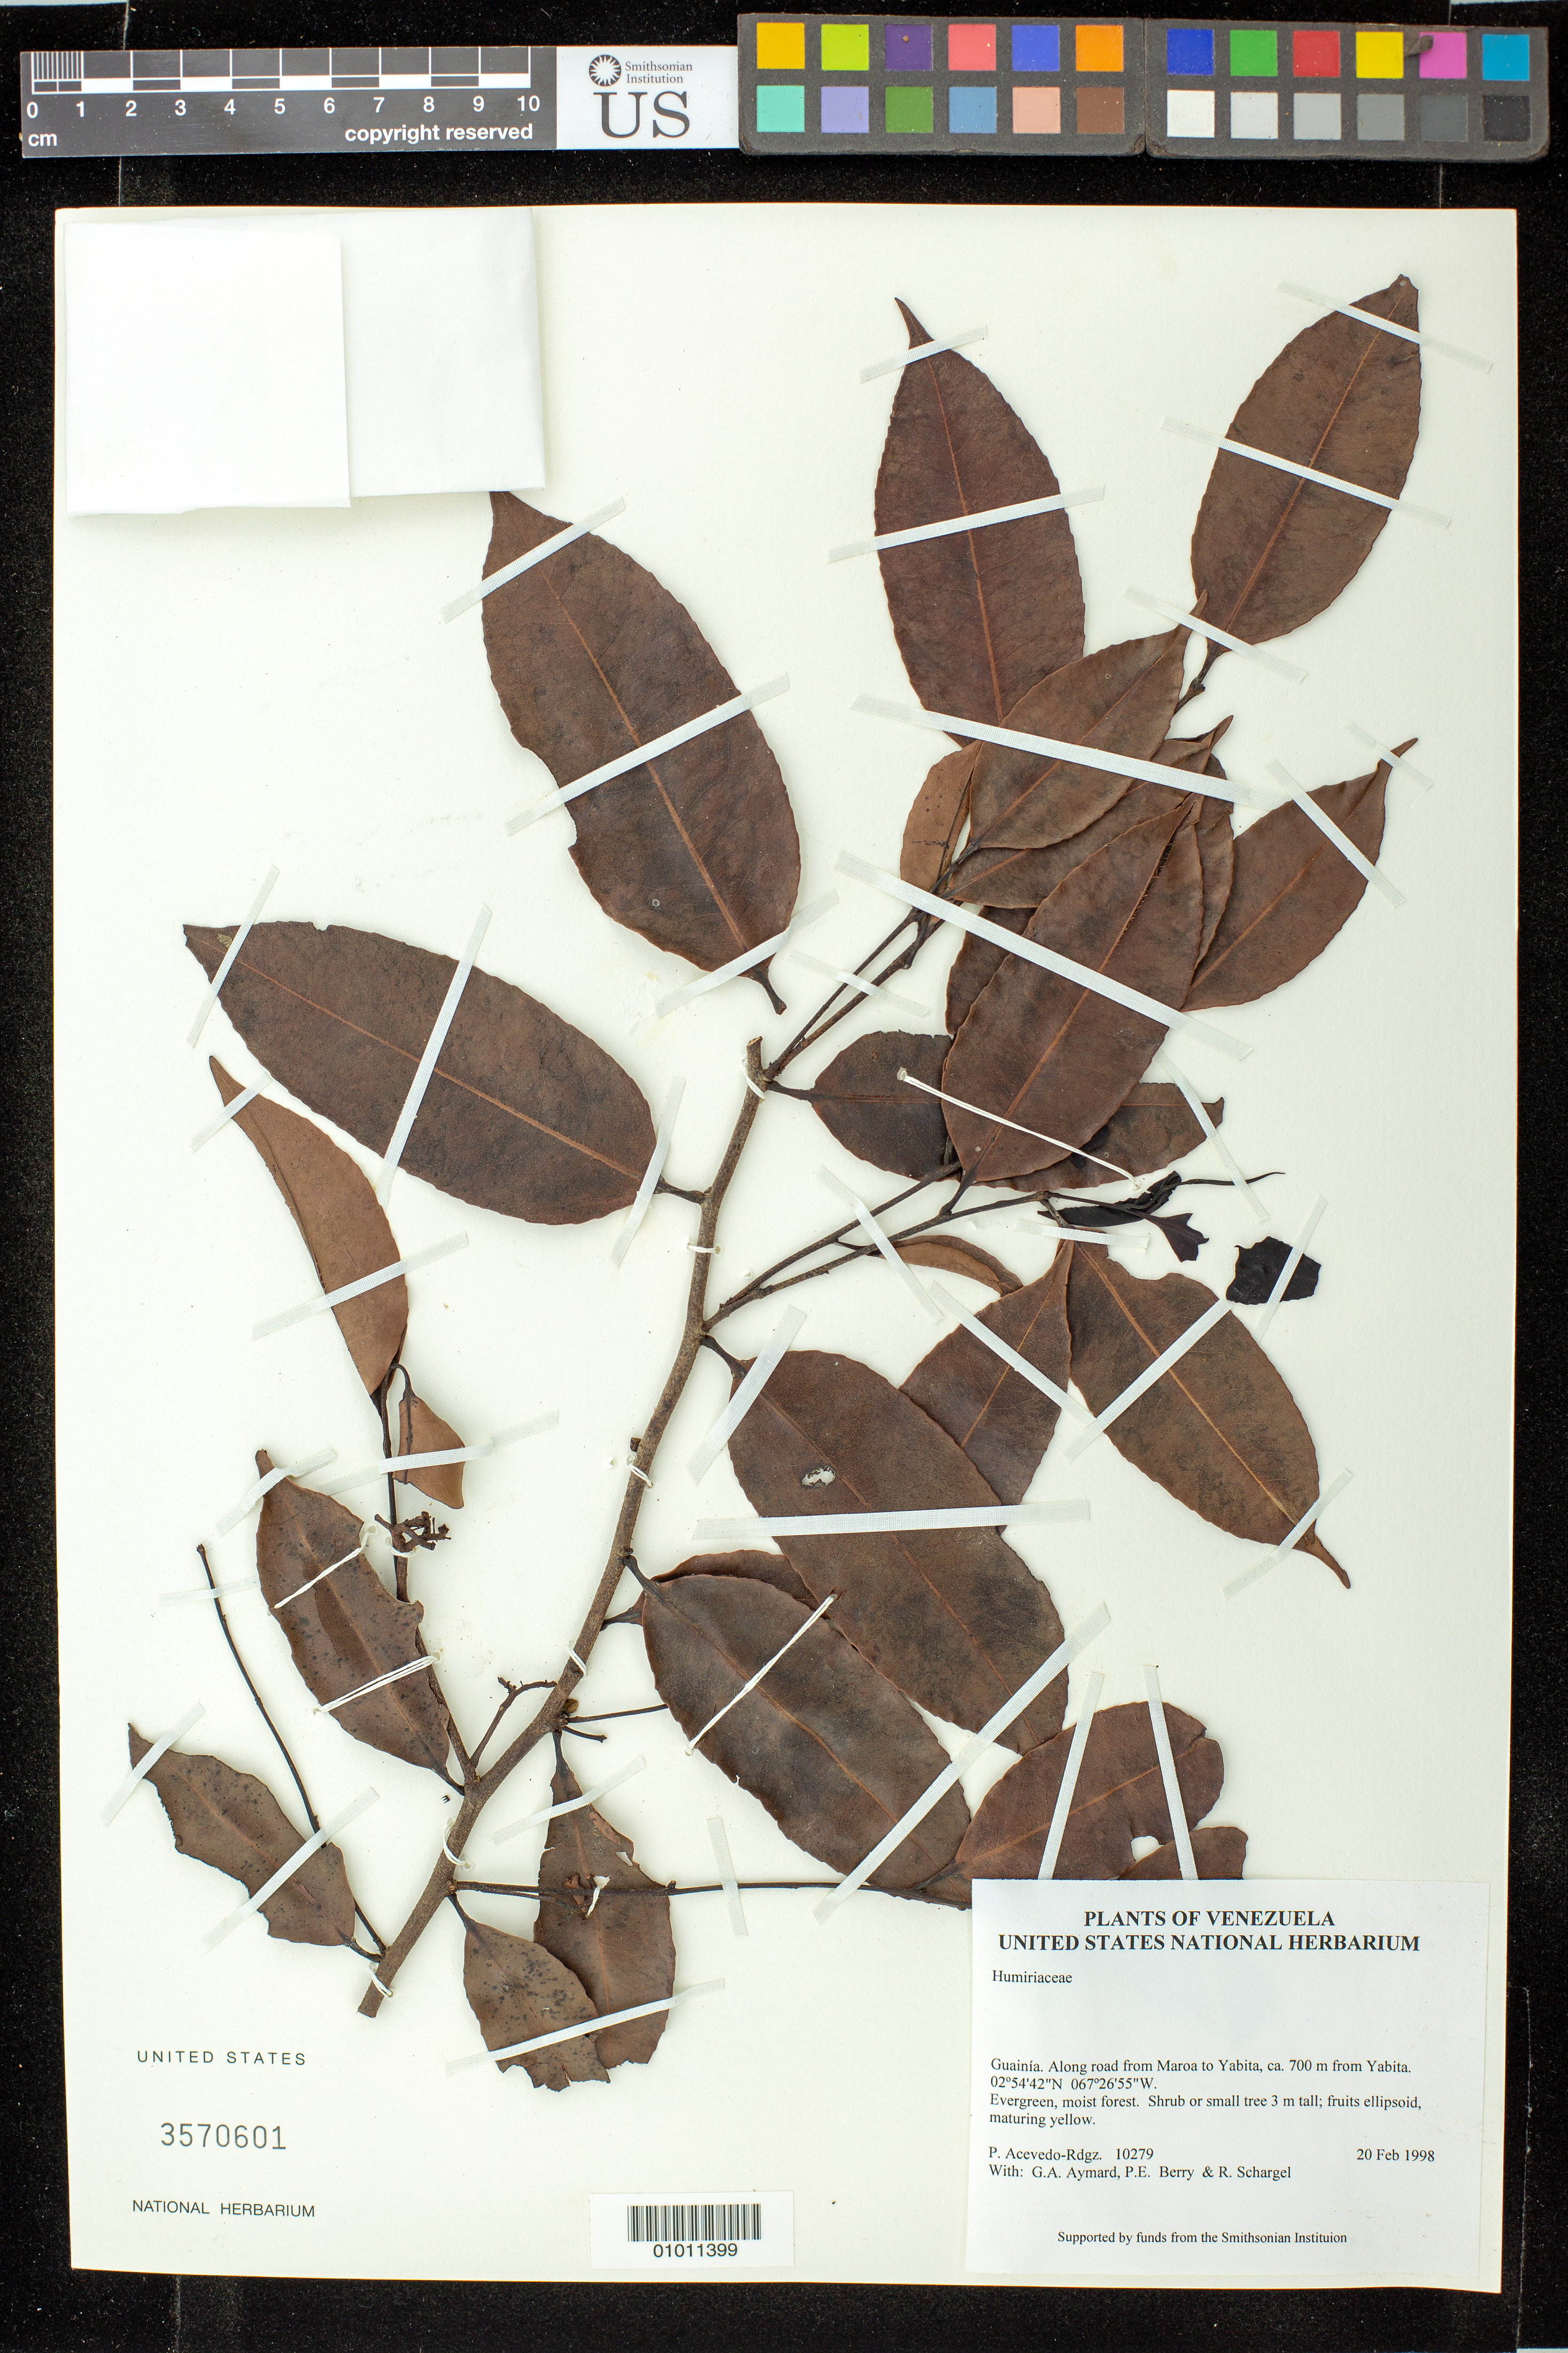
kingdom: Plantae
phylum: Tracheophyta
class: Magnoliopsida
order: Malpighiales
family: Humiriaceae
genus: Sacoglottis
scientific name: Sacoglottis guianensis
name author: Benth.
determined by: Strong, Mark T., (BOT), Smithsonian Institution - National Museum of Natural History (UNITED STATES)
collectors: P. Acevedo-Rodr., G. A. Aymard, P. E. Berry & R. Schargel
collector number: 10279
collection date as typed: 20 Feb 1998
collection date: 1998-02-20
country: Venezuela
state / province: Amazonas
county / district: Maroa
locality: Along road from Maroa to Yabita, ca. 700 m from Yabita.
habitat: Evergreen, moist forest.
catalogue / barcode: US 3570601